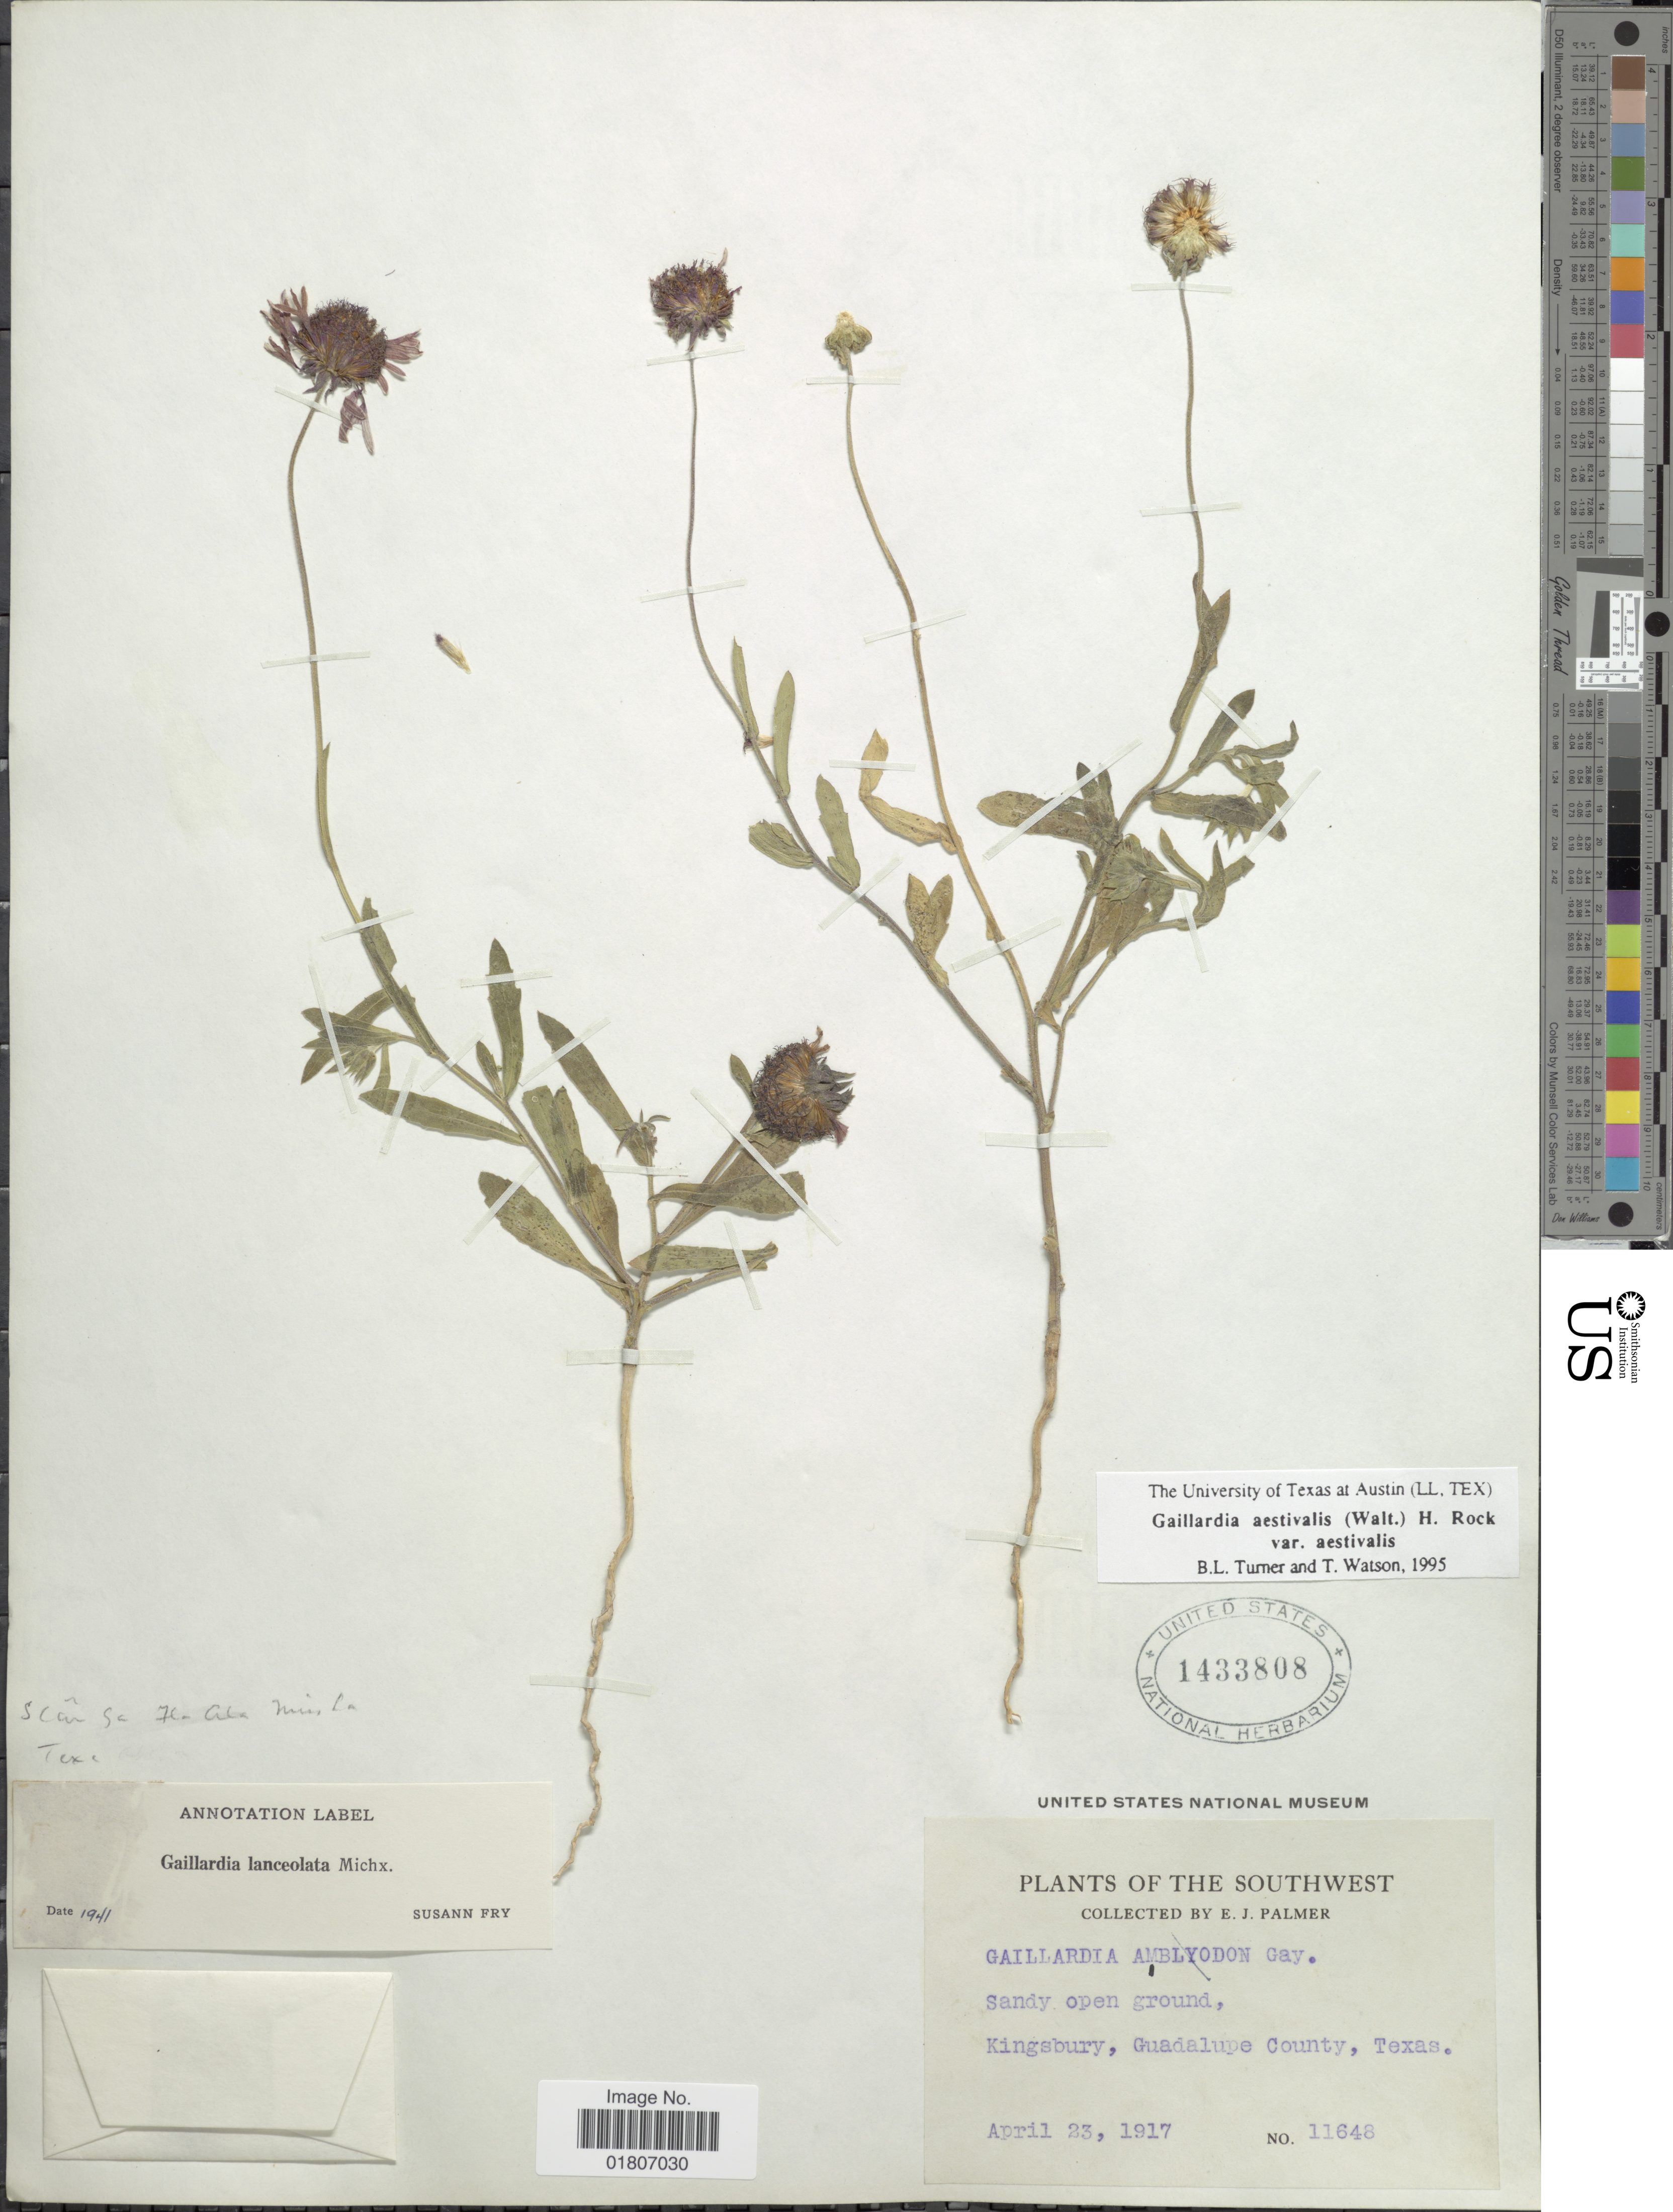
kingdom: Plantae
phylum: Tracheophyta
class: Magnoliopsida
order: Asterales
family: Asteraceae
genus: Gaillardia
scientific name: Gaillardia aestivalis var. aestivalis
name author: (Walter) H. Rock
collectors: E. J. Palmer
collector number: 11648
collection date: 1917-04-23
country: United States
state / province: Texas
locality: Southwest. Kingsbury, Guadalupe County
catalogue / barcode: US 1433808